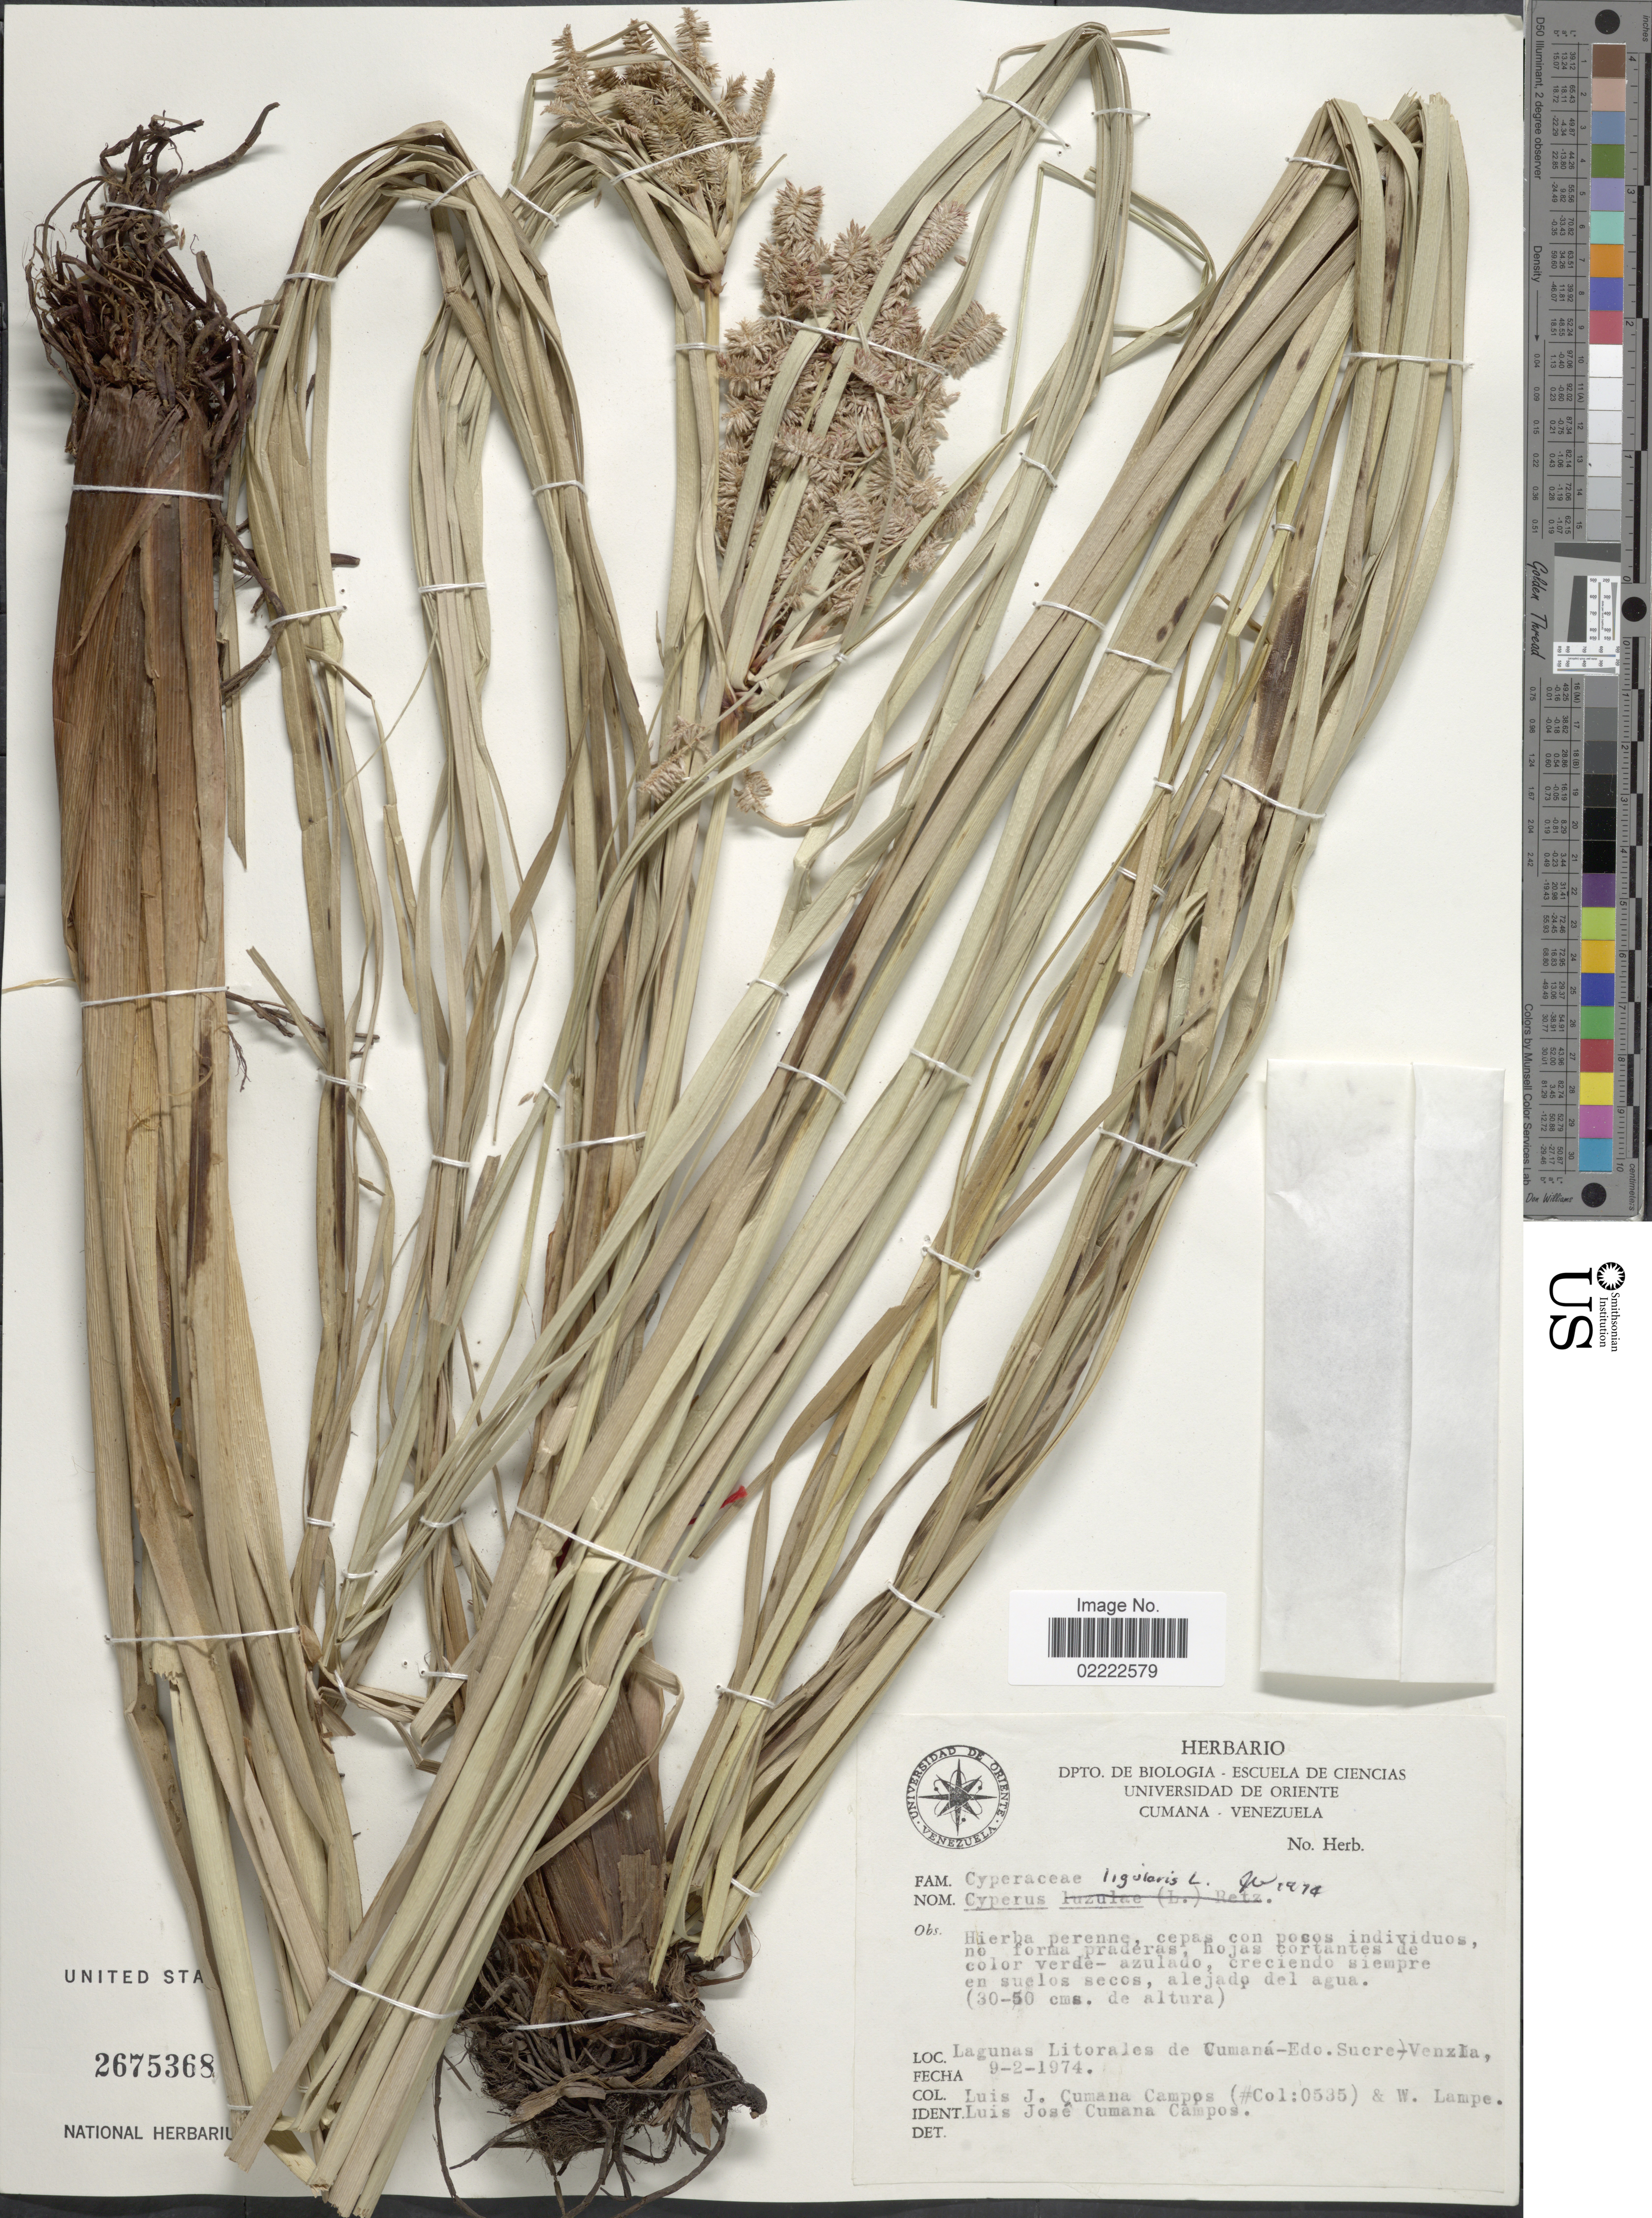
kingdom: Plantae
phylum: Tracheophyta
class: Liliopsida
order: Poales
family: Cyperaceae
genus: Cyperus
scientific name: Cyperus ligularis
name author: L.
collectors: L. J. Cumaná C. & W. Lampe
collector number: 0535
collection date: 1974-02-09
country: Venezuela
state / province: Sucre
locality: Lagunas Litorales de Cumana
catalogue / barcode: US 2675368